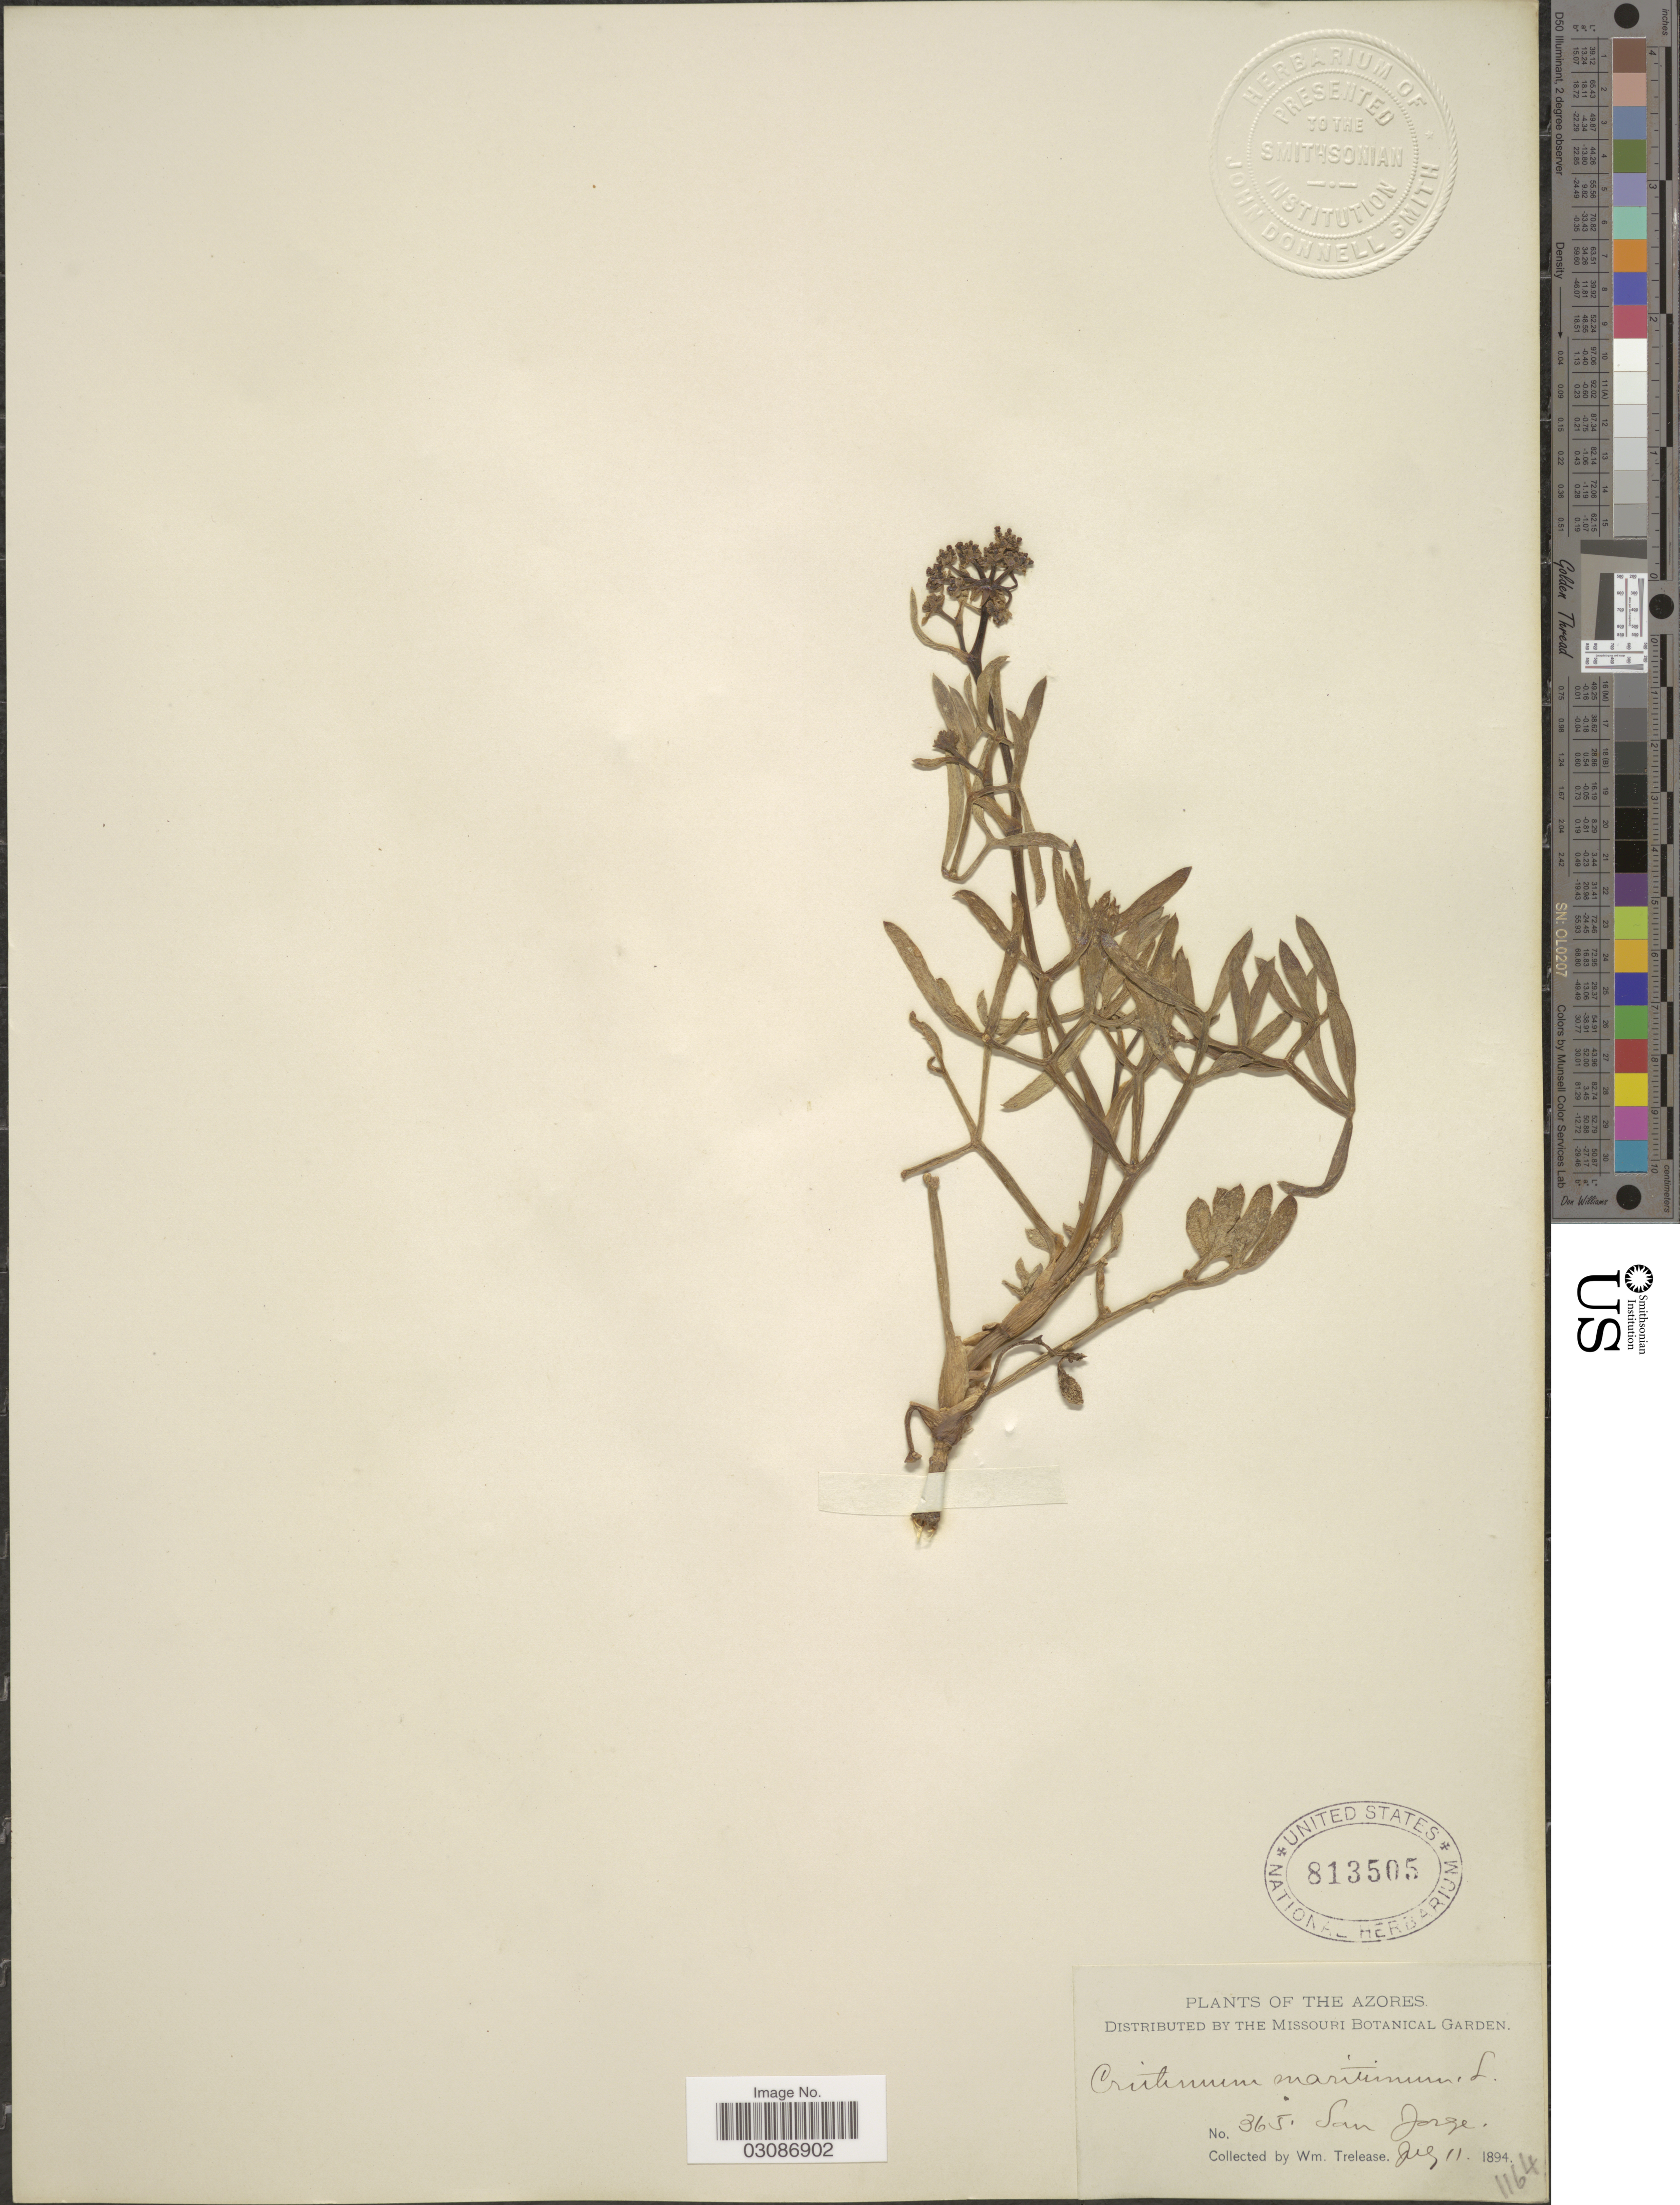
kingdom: Plantae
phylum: Tracheophyta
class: Magnoliopsida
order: Apiales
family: Apiaceae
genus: Crithmum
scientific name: Crithmum maritimum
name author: L.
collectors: W. Trelease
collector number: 365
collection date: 1894-07-11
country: Portugal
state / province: Azores (Aut. Reg.)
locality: San Jorge.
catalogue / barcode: US 813505